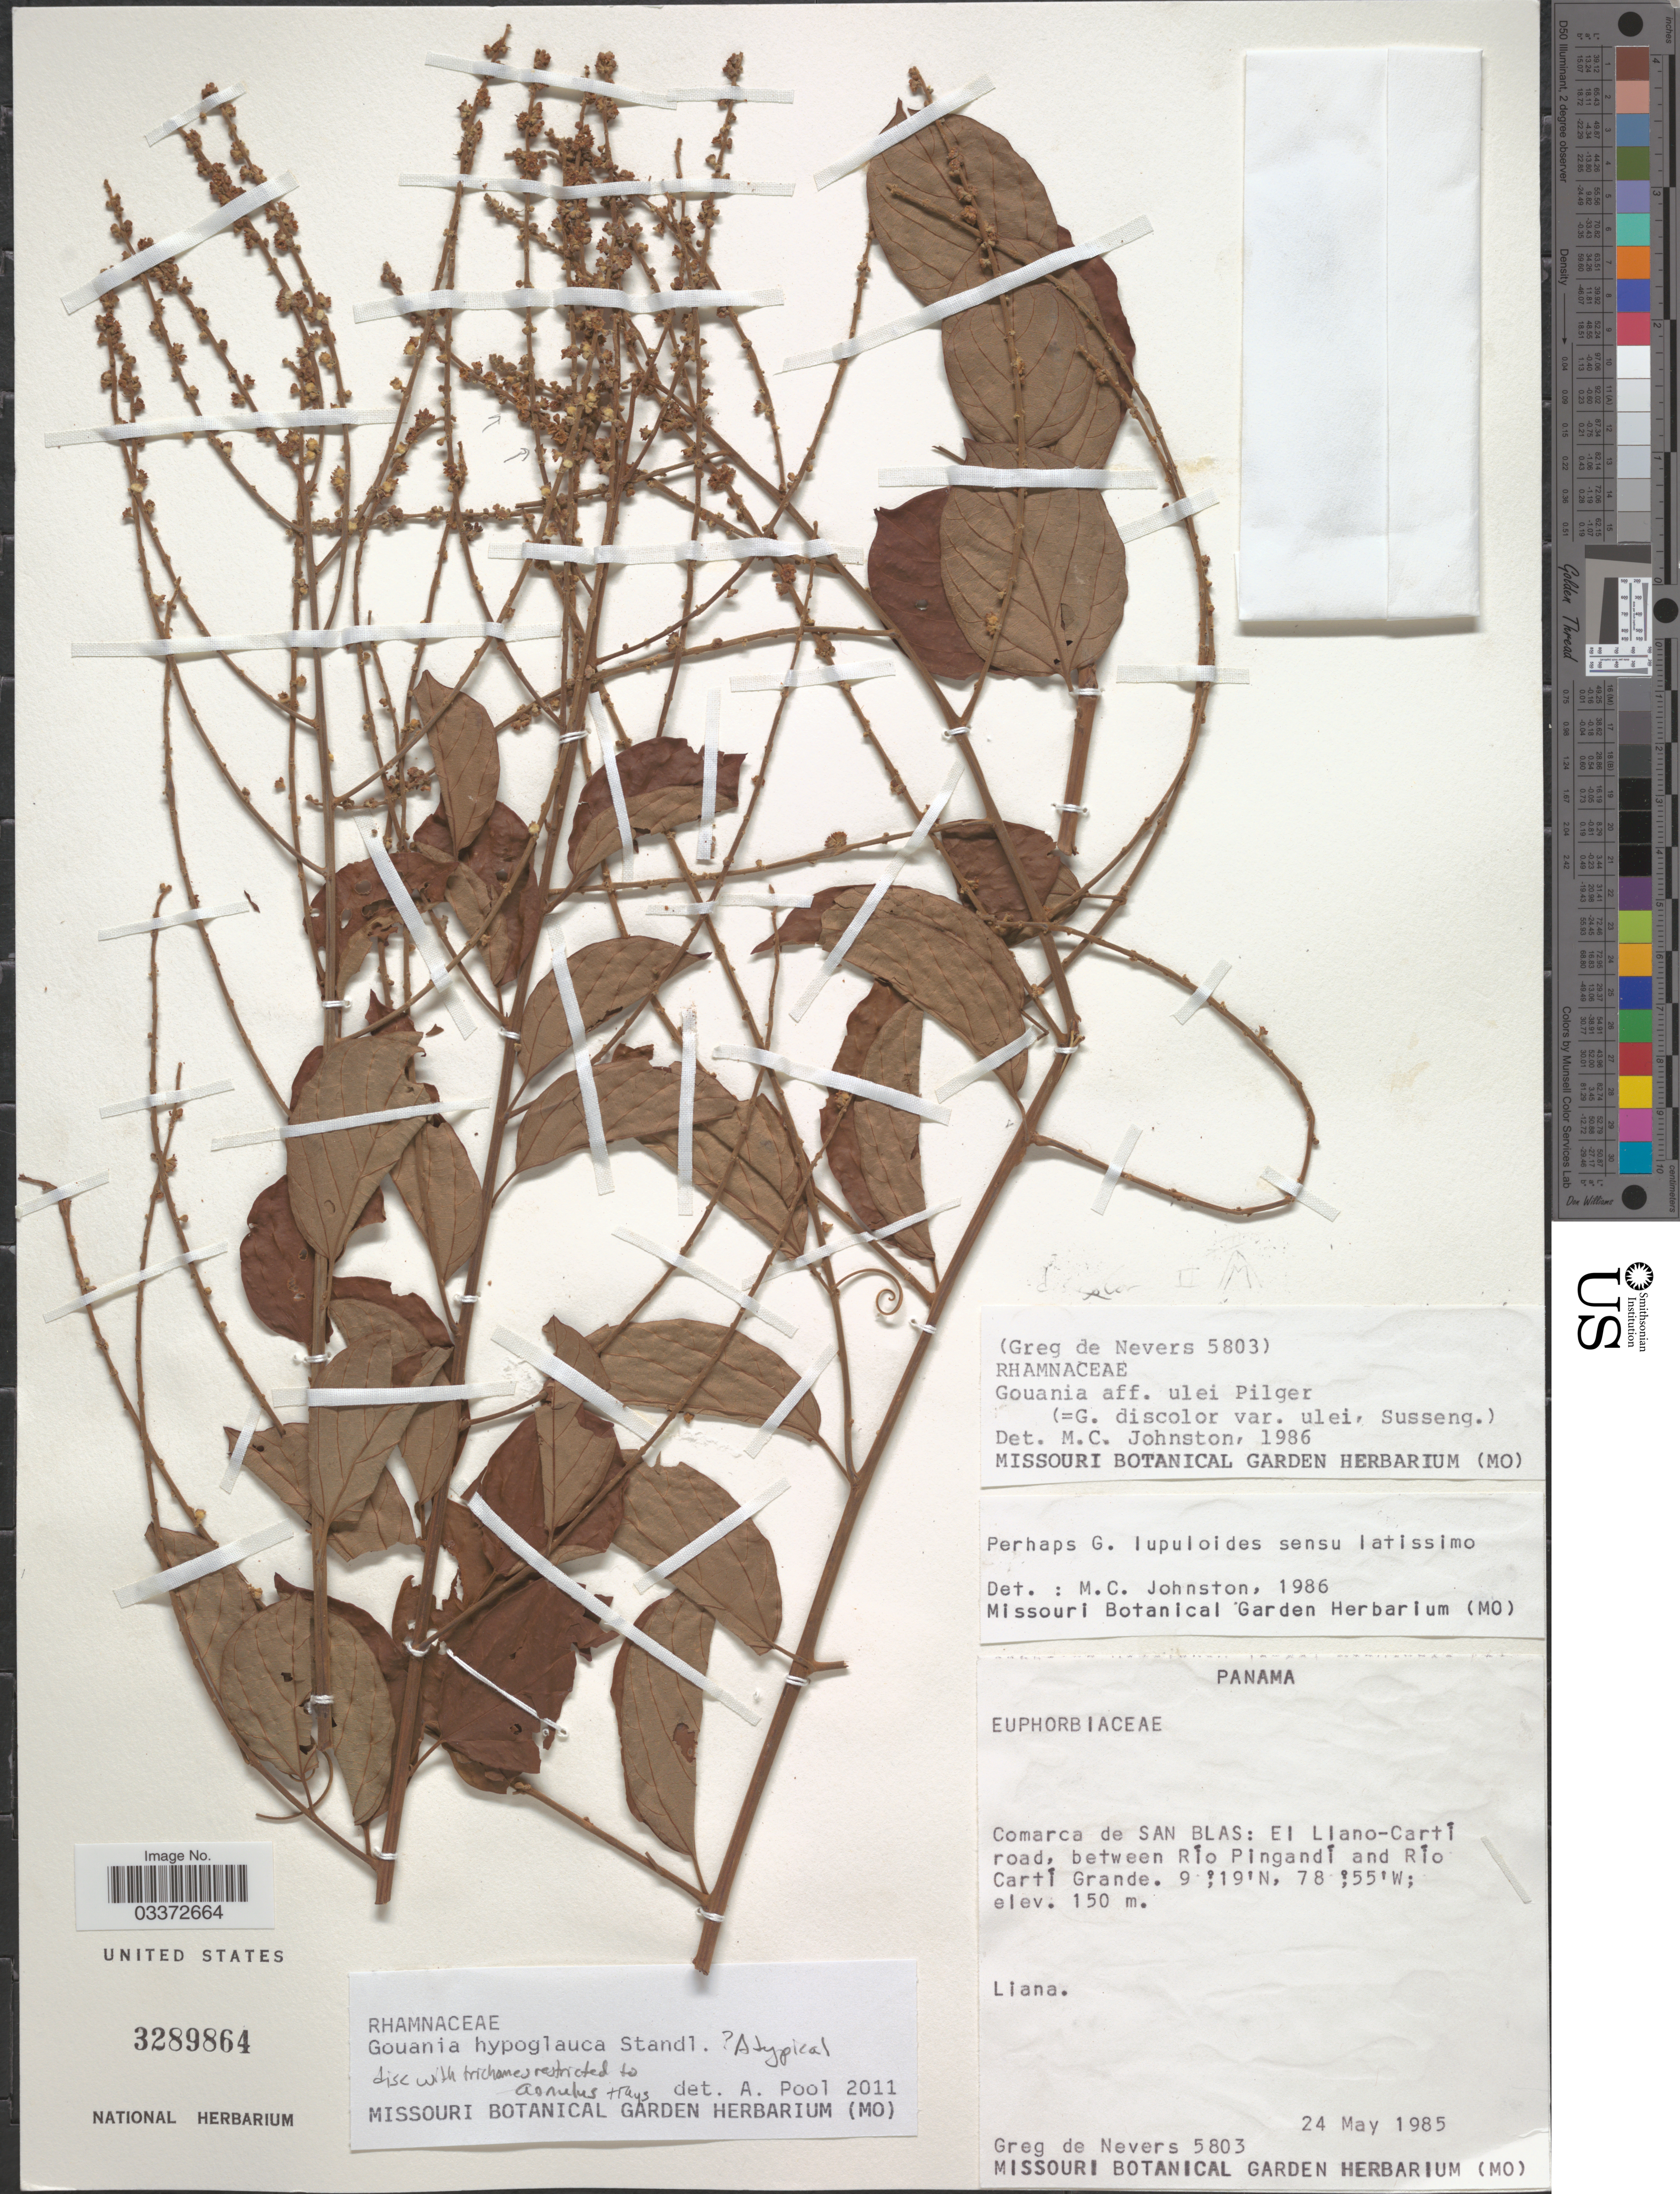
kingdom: Plantae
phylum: Tracheophyta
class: Magnoliopsida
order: Rosales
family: Rhamnaceae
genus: Gouania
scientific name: Gouania hypoglauca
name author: Standl.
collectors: G. Nevers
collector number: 5803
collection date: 1985-05-24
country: Panama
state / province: Kuna Yala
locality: Comarca de San Blas; El Llano-Cartí road, between Río Pingandí and Río Cartí Grande.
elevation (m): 150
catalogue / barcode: US 3289864